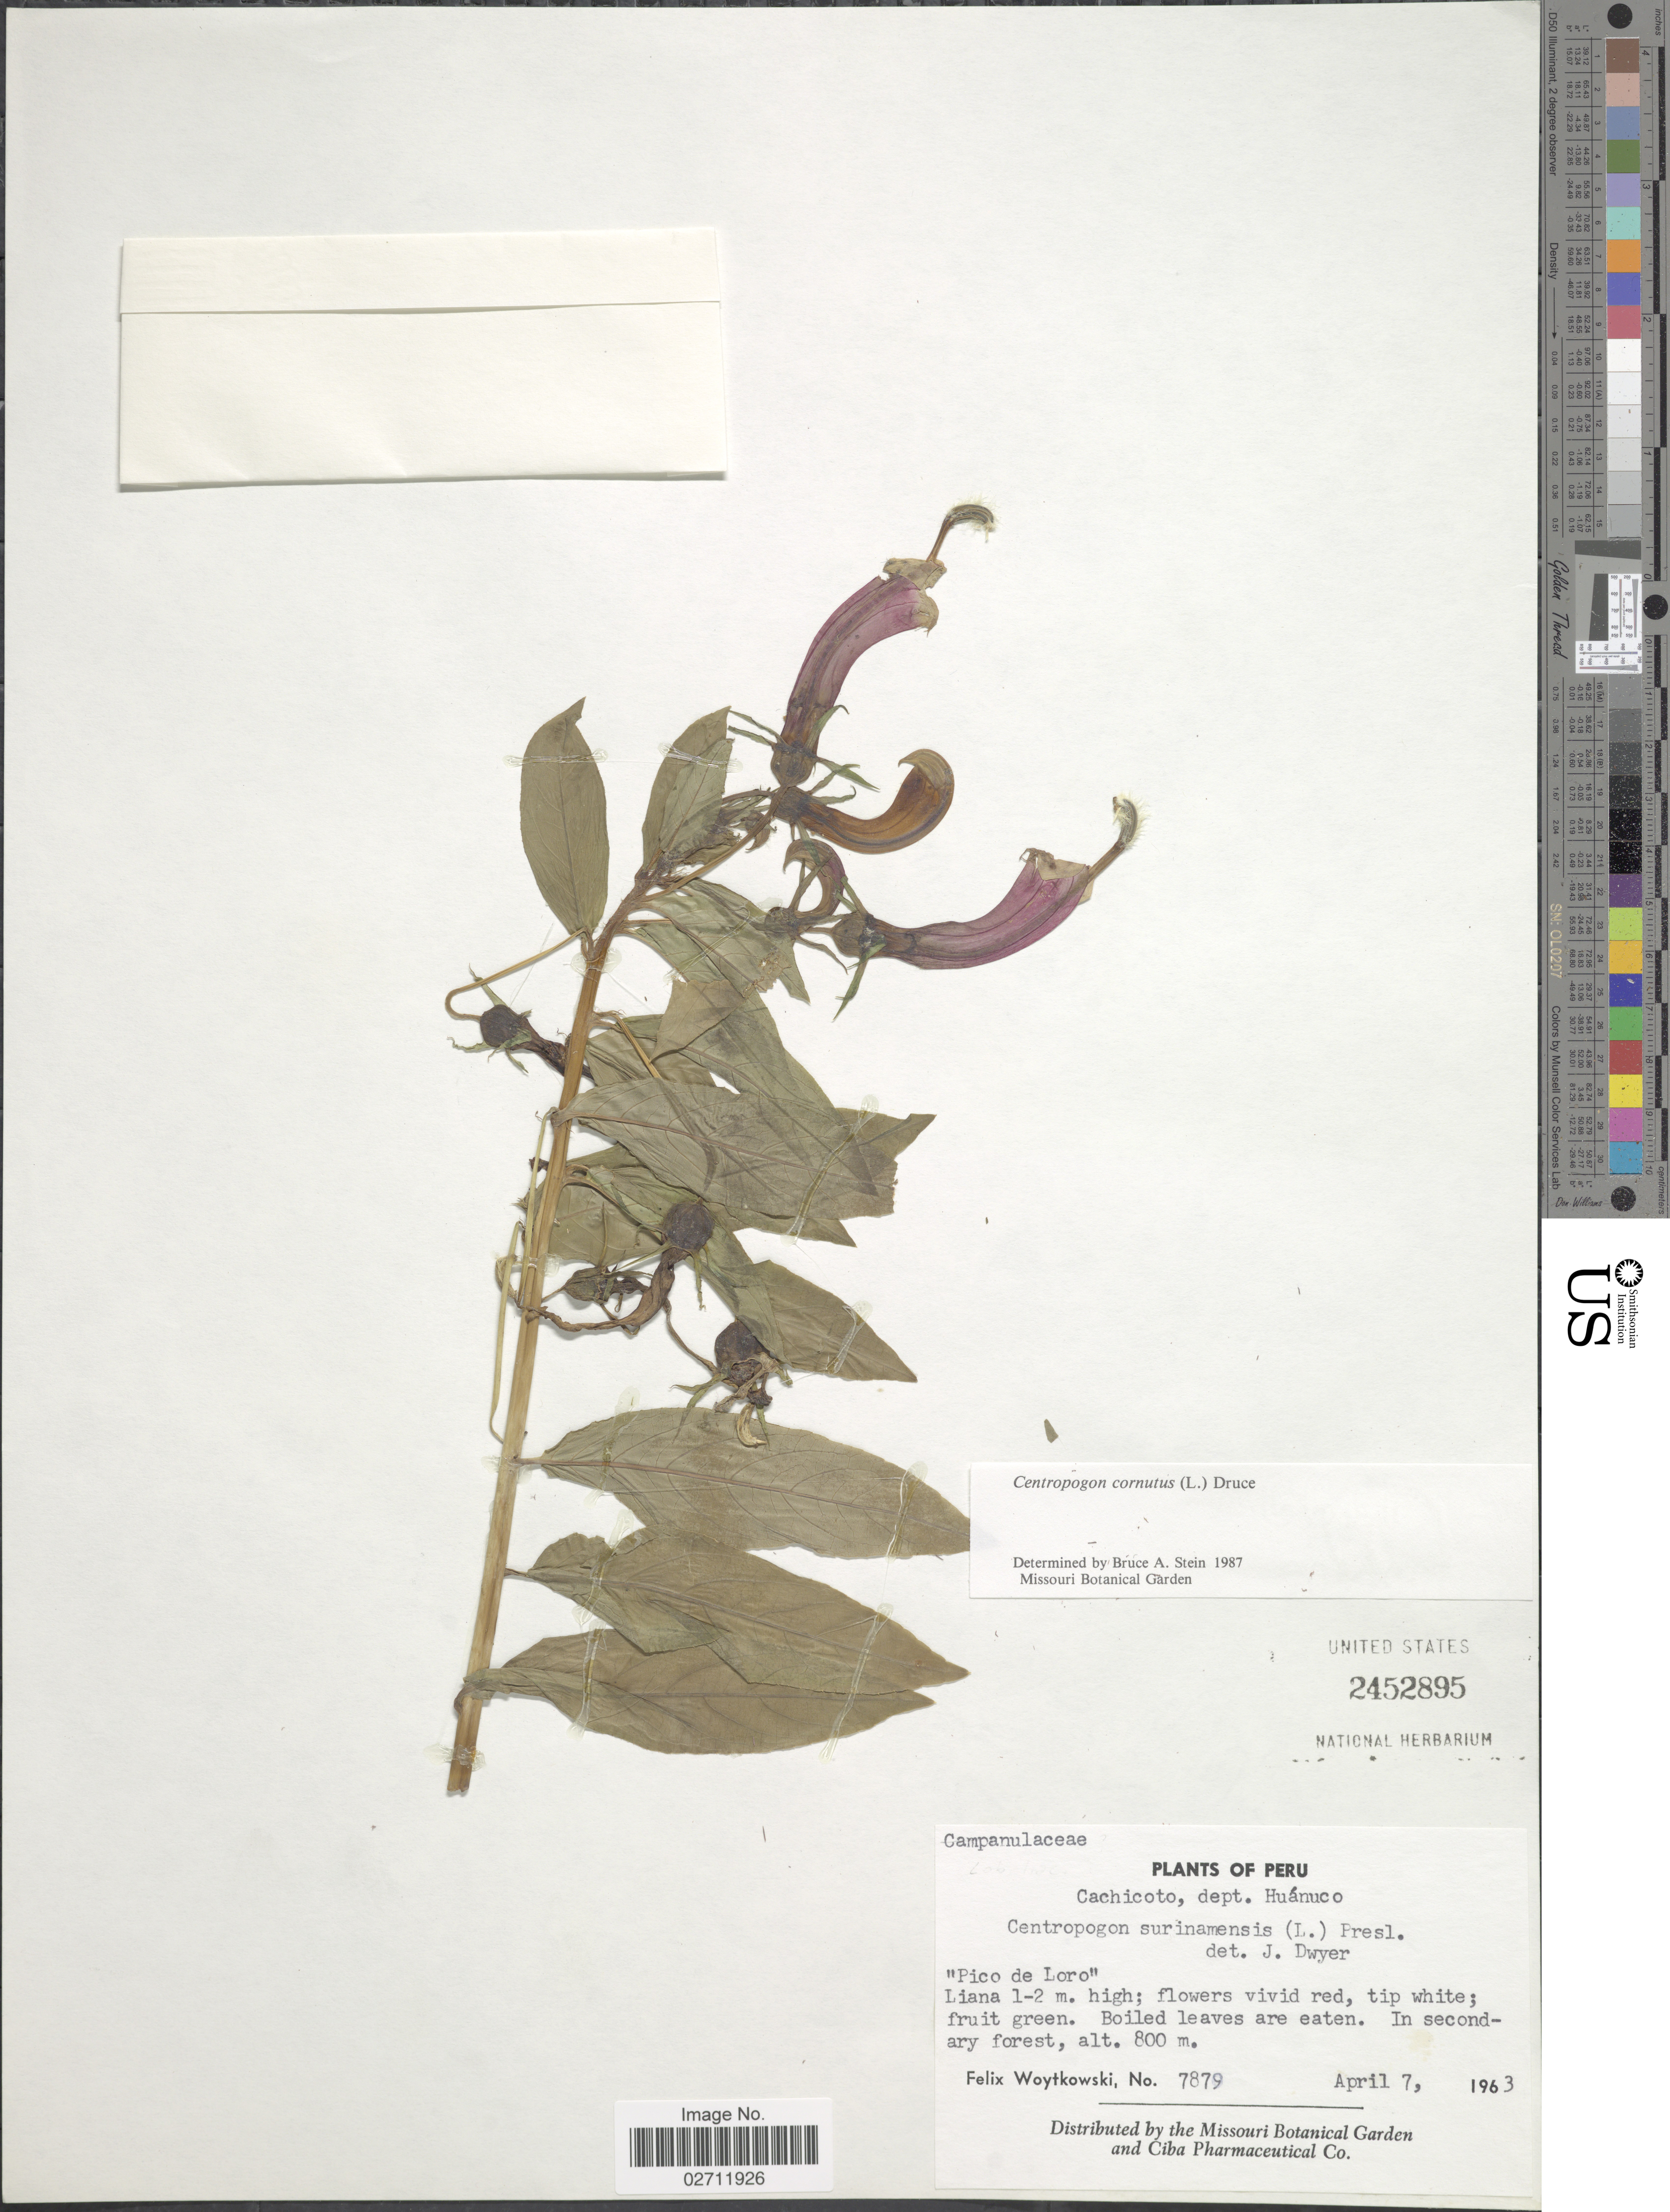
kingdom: Plantae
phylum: Tracheophyta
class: Magnoliopsida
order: Asterales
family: Campanulaceae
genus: Centropogon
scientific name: Centropogon cornutus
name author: (L.) Druce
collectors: F. Woytkowski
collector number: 7879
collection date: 1963-04-07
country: Peru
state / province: Huánuco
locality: Cachicoto, in secondary forest.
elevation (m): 800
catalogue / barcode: US 2452895